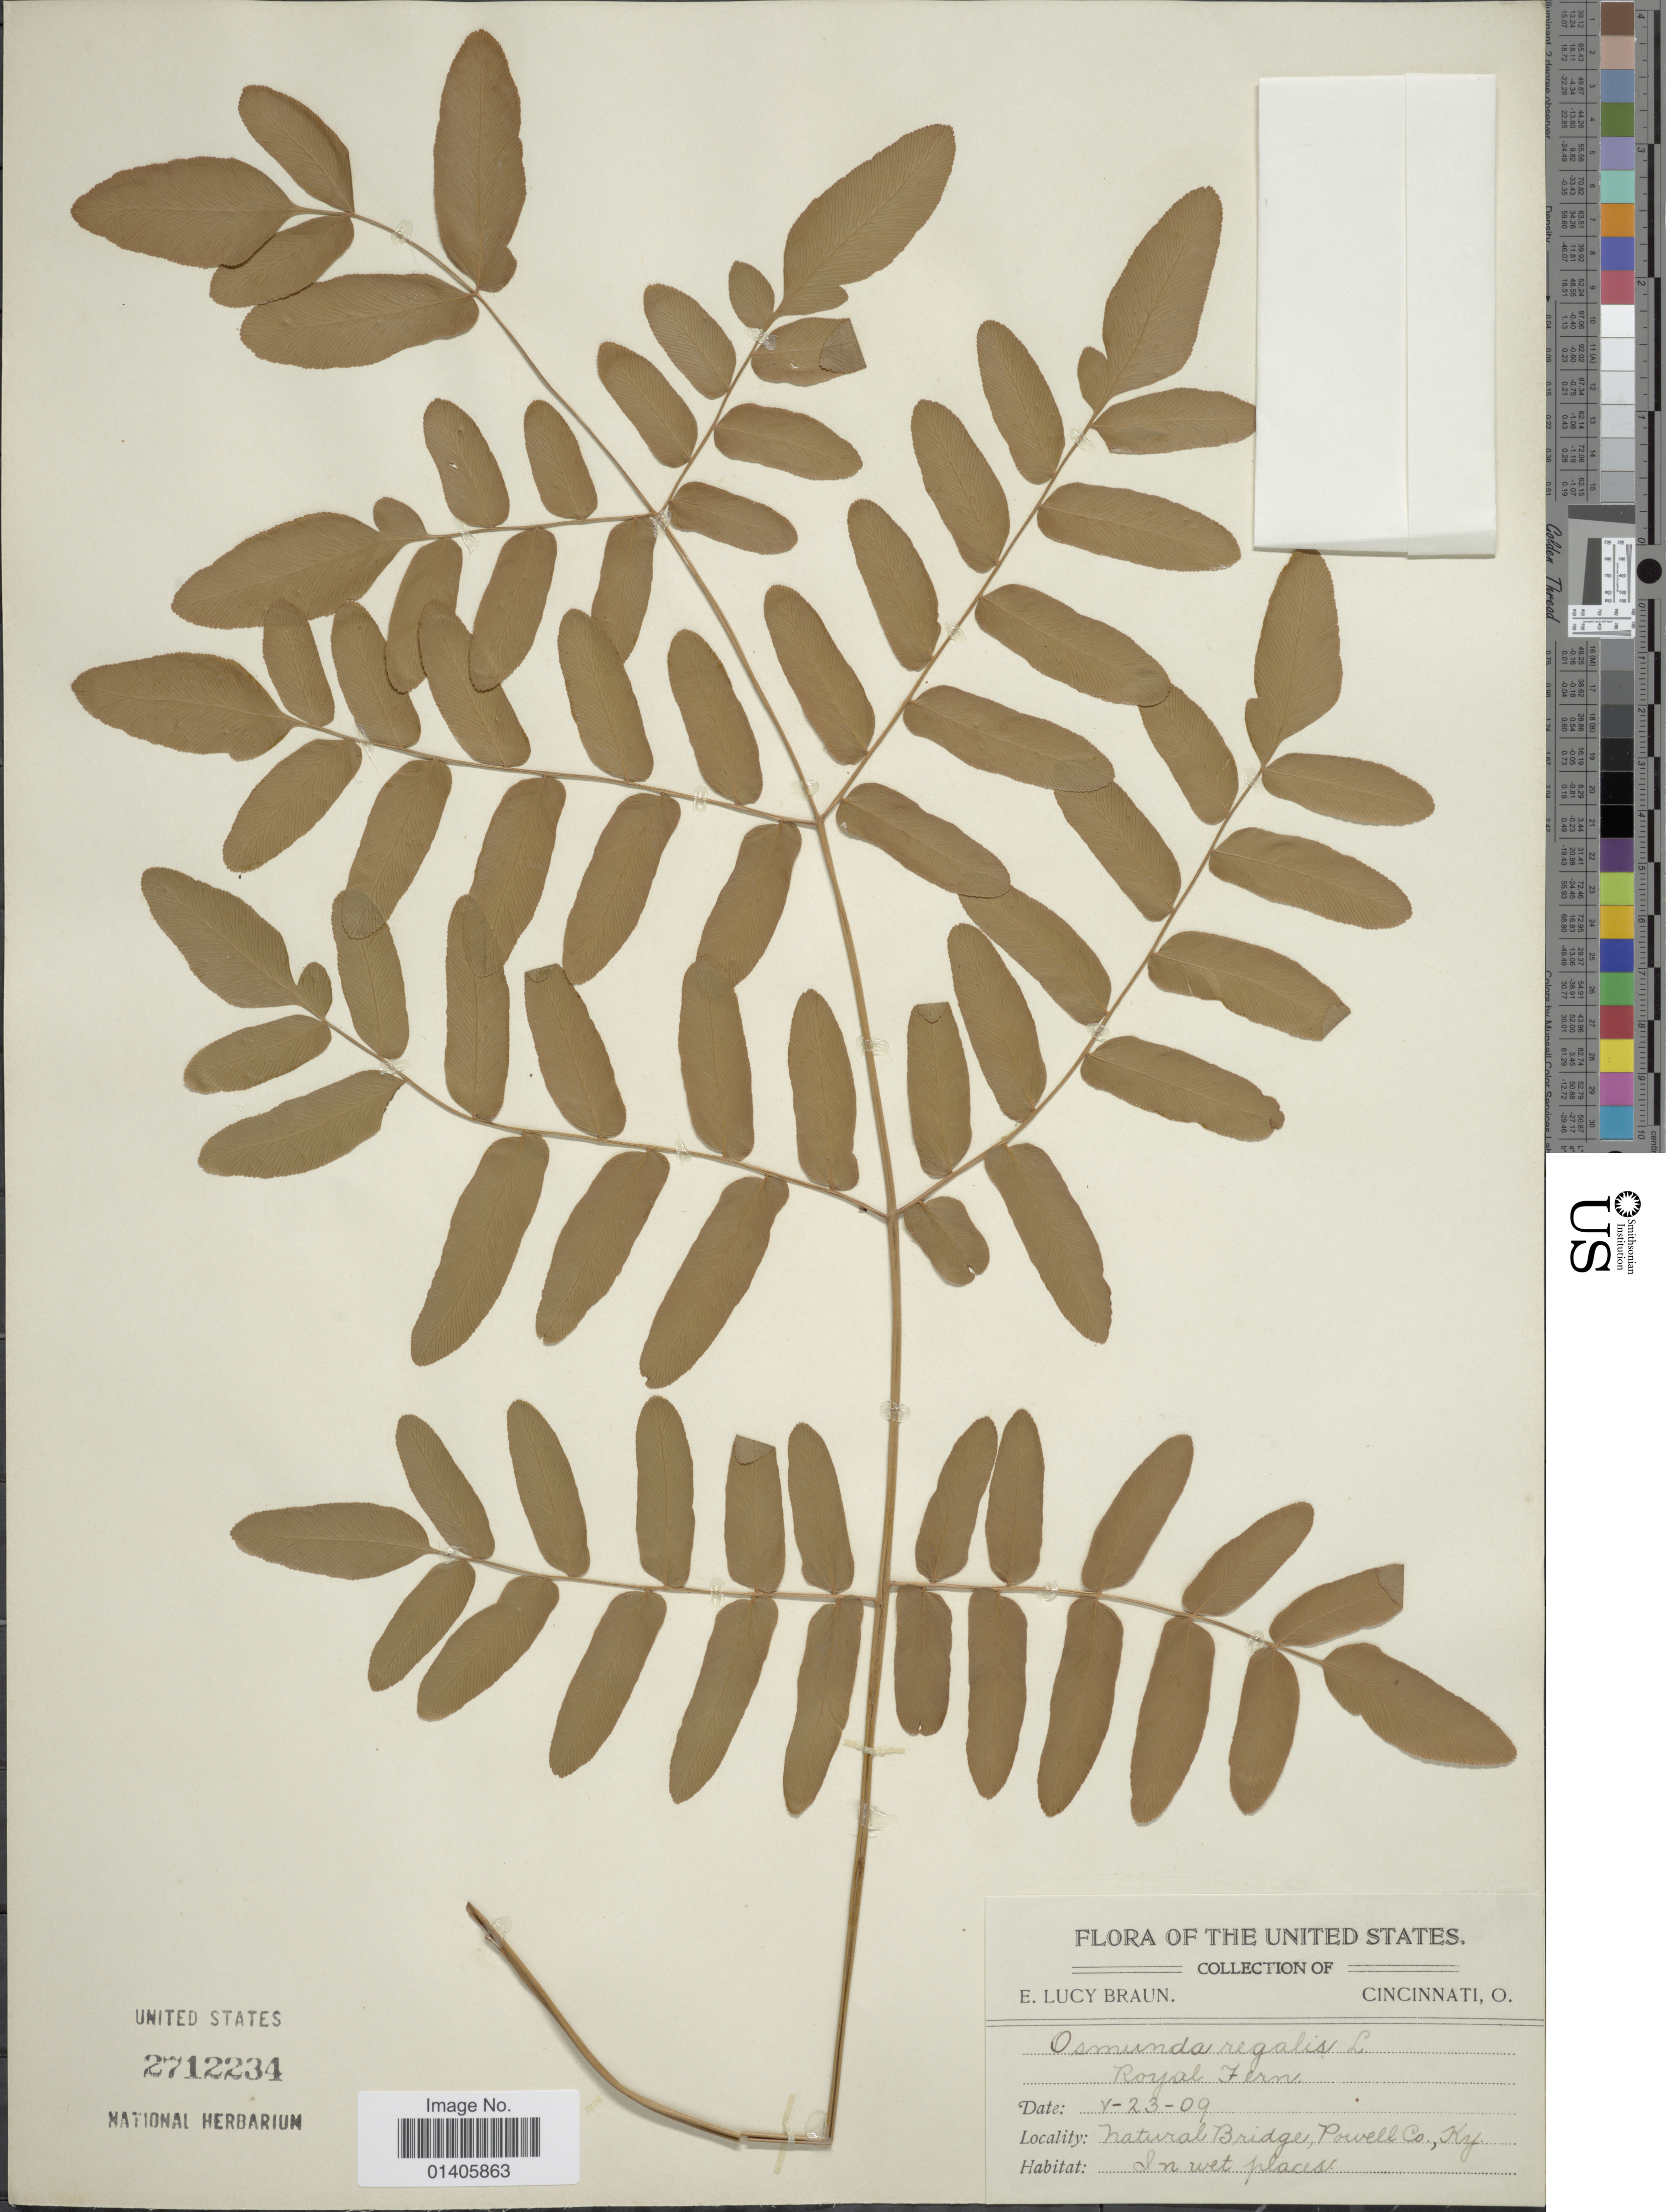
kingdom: Plantae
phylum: Tracheophyta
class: Polypodiopsida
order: Osmundales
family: Osmundaceae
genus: Osmunda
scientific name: Osmunda regalis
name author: L.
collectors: E. L. Braun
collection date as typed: Transcribed d/m/y: 23/5/9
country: United States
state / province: Kentucky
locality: Natural Bridge, Powell Co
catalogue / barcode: US 2712234